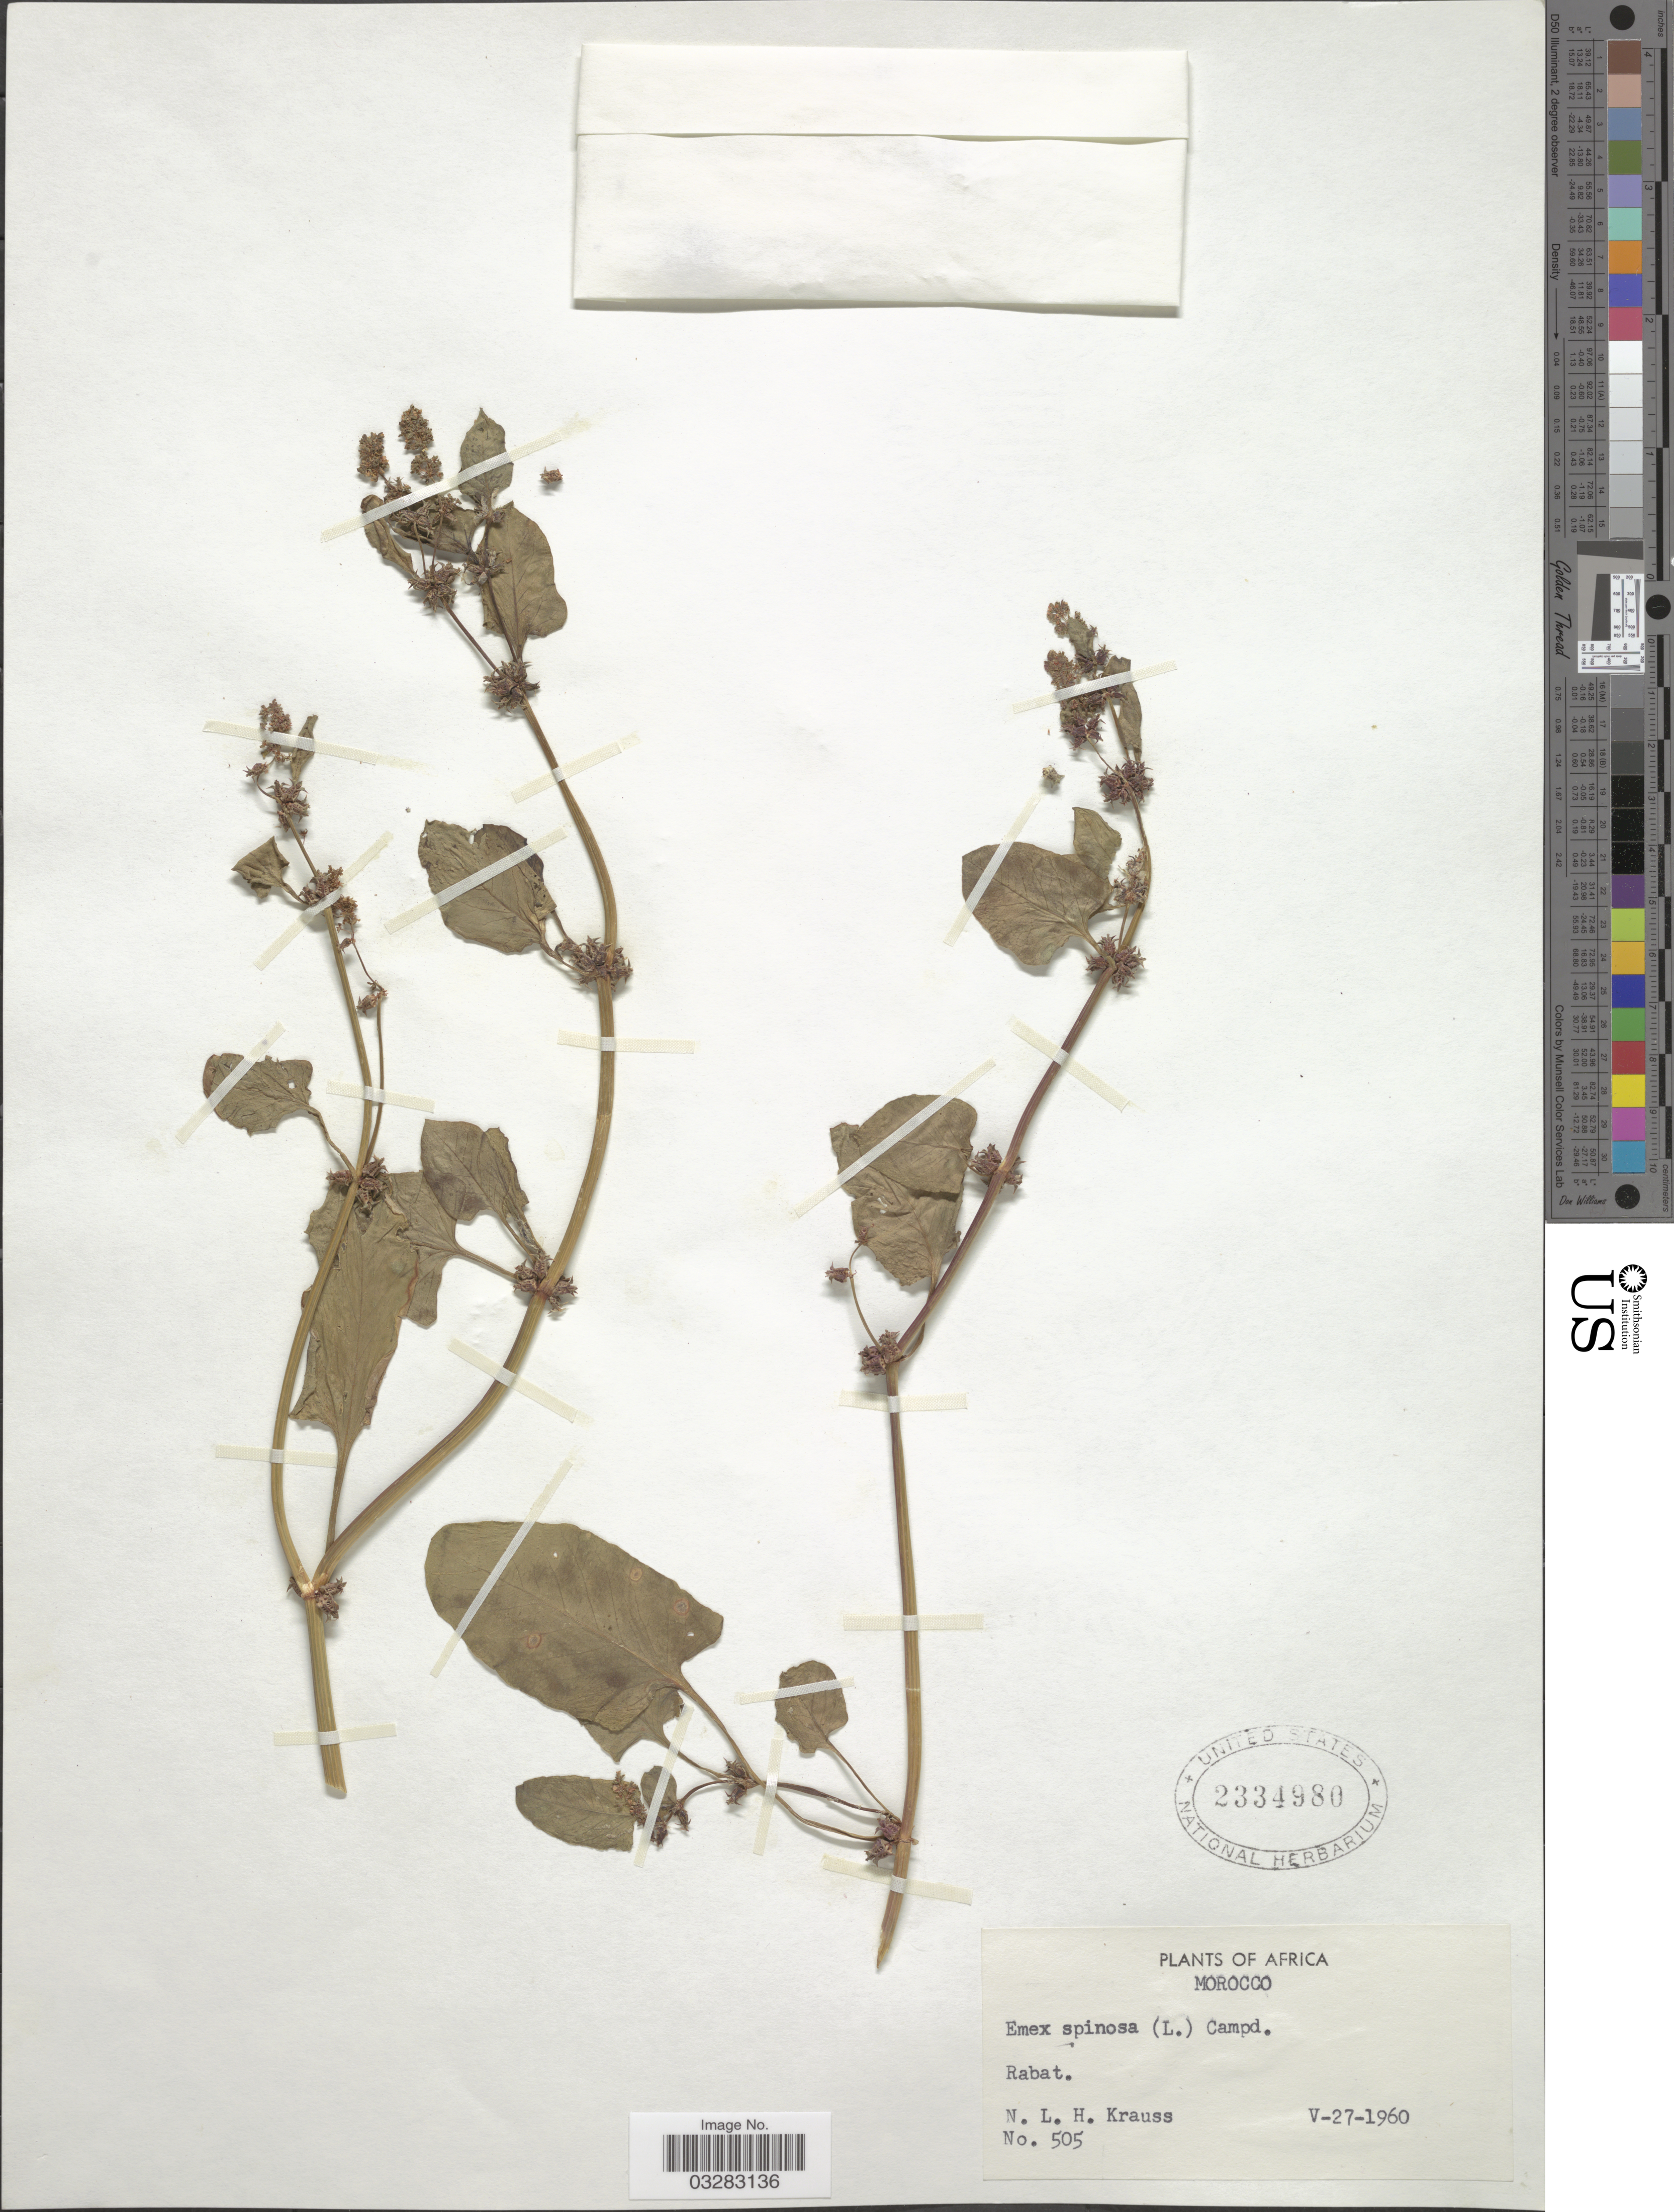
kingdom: Plantae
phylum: Tracheophyta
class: Magnoliopsida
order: Caryophyllales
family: Polygonaceae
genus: Rumex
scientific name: Rumex spinosus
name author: L.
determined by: Strong, Mark T., (BOT), Smithsonian Institution - National Museum of Natural History (UNITED STATES)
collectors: N. Krauss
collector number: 505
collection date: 1960-05-27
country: Morocco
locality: Rabat.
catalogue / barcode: US 2334980